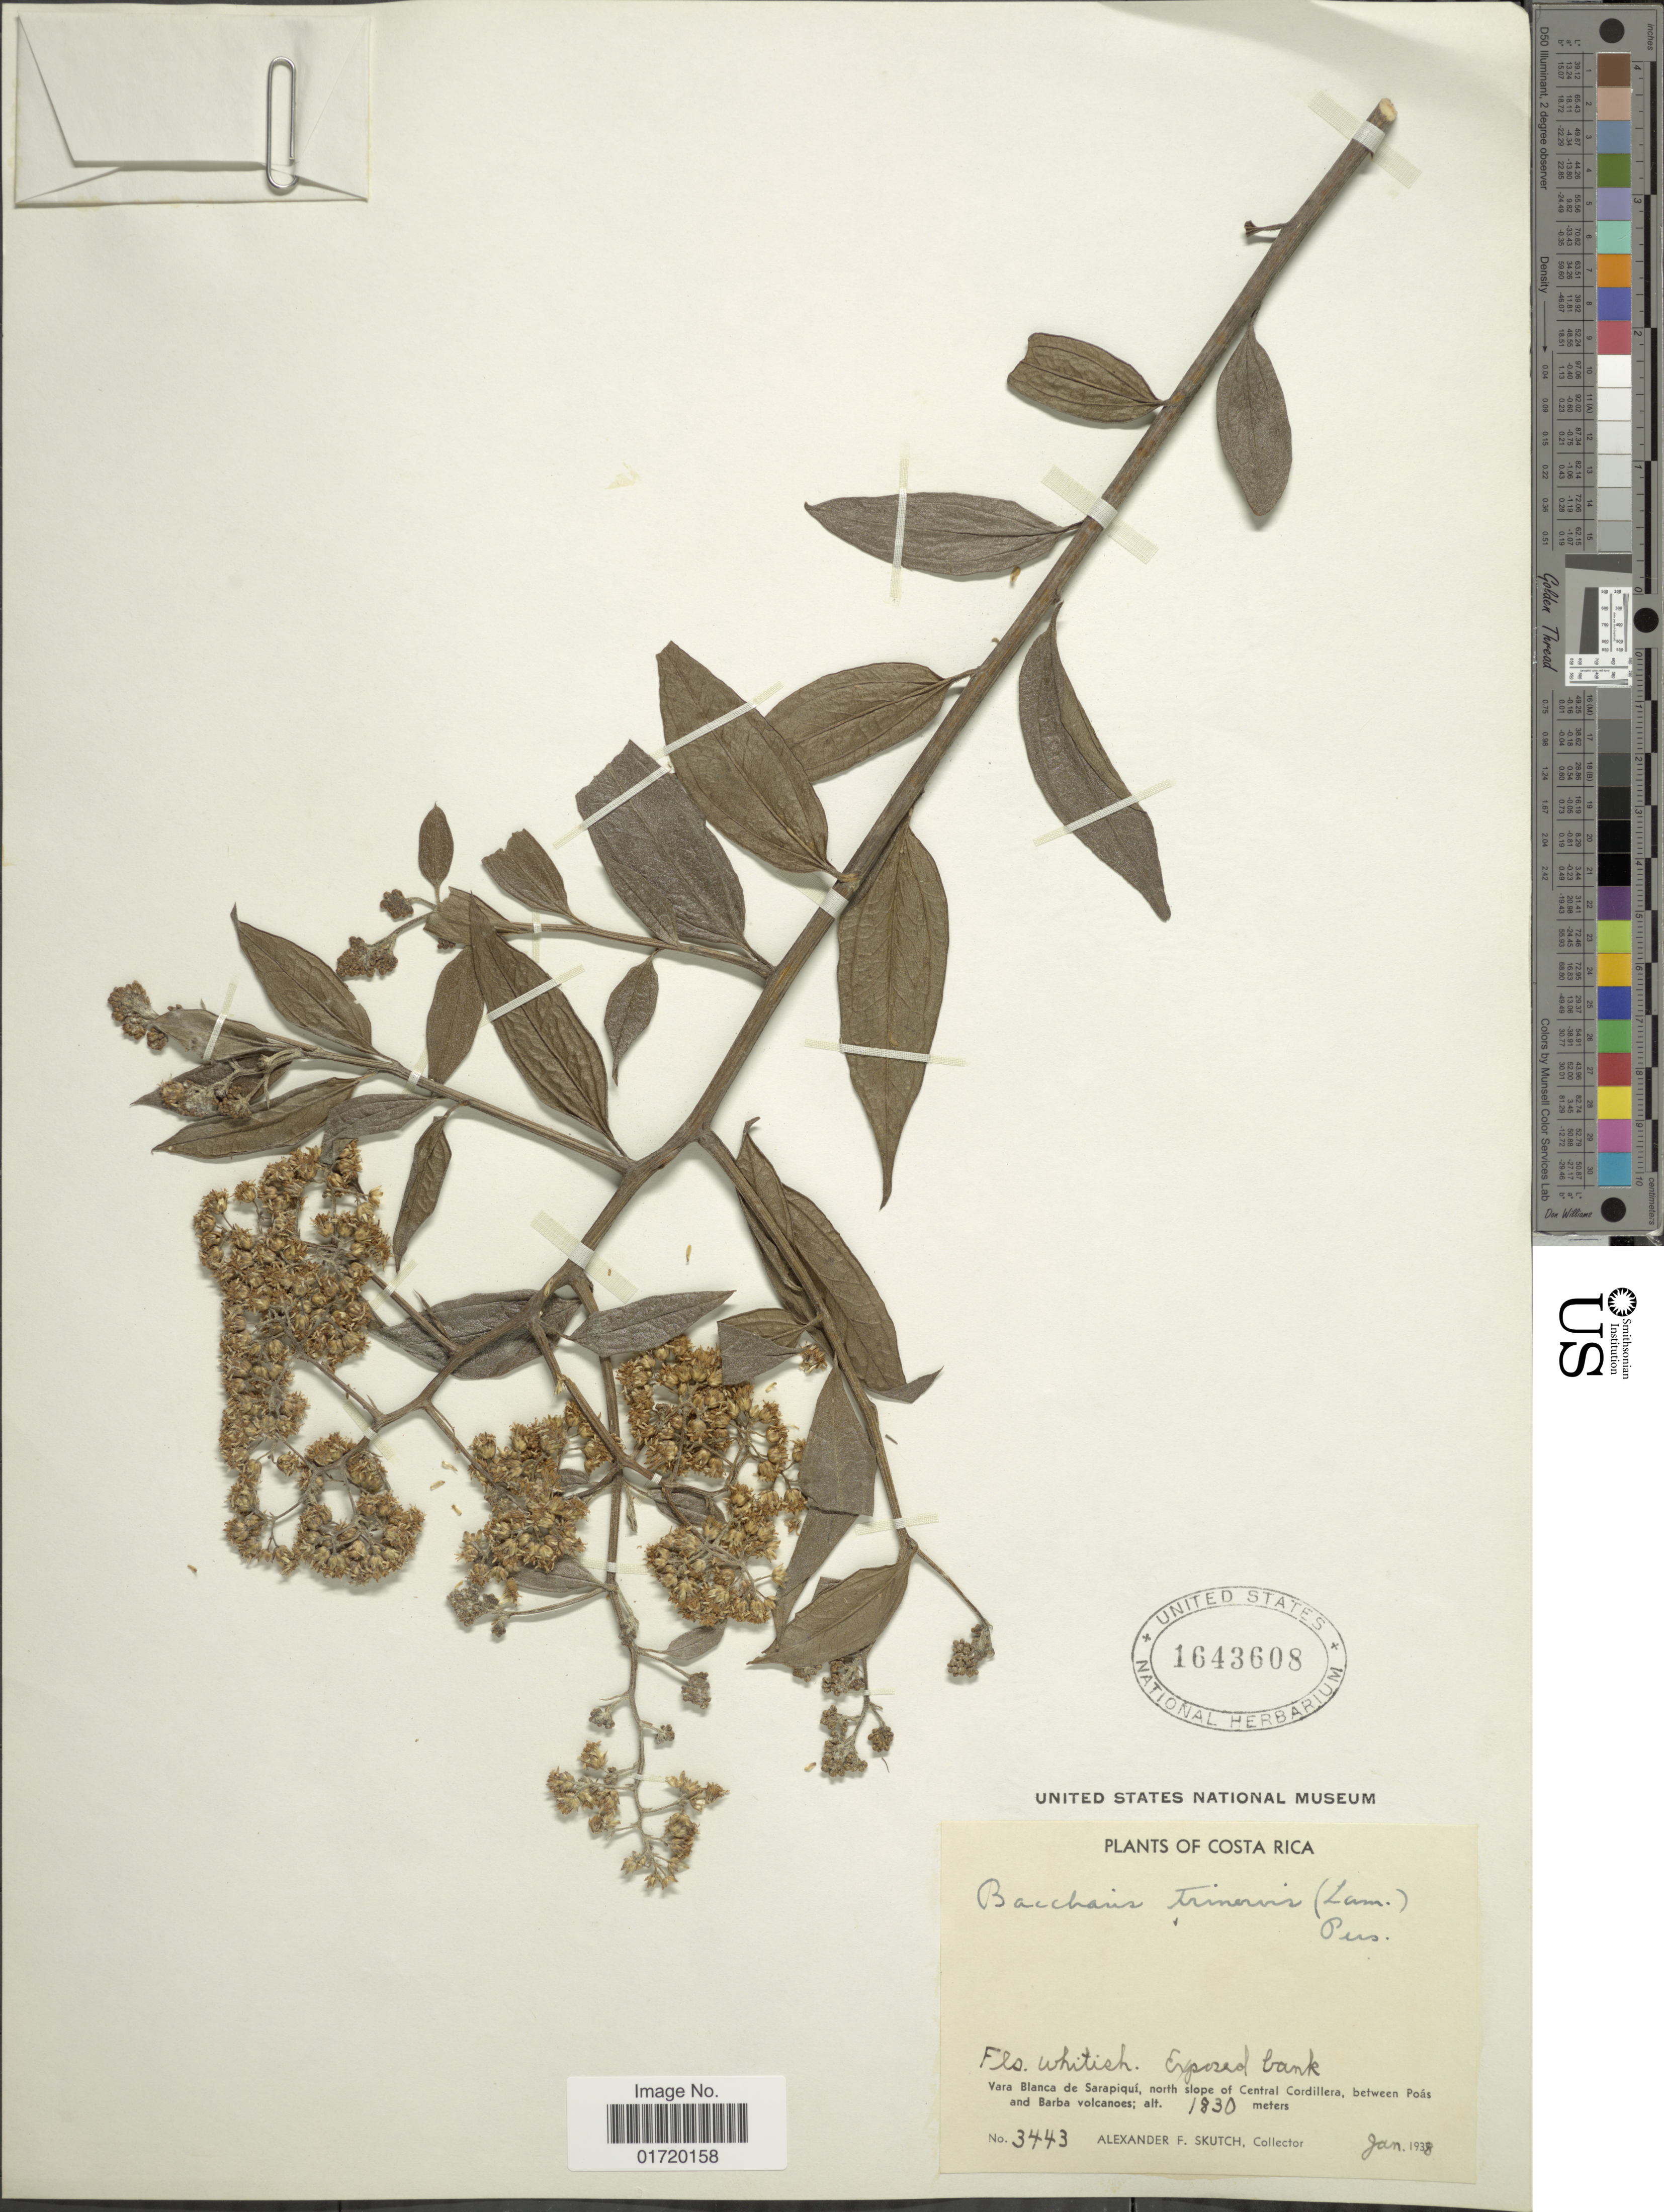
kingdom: Plantae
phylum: Tracheophyta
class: Magnoliopsida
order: Asterales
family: Asteraceae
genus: Baccharis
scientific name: Baccharis trinervis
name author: (Lam.) Pers.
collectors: A. F. Skutch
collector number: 3443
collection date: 1938-01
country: Costa Rica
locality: Vara Blanca de Sarapiqui, north slope of Central Cordillera, between Poas and Barba volcanoes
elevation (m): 1830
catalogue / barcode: US 1643608